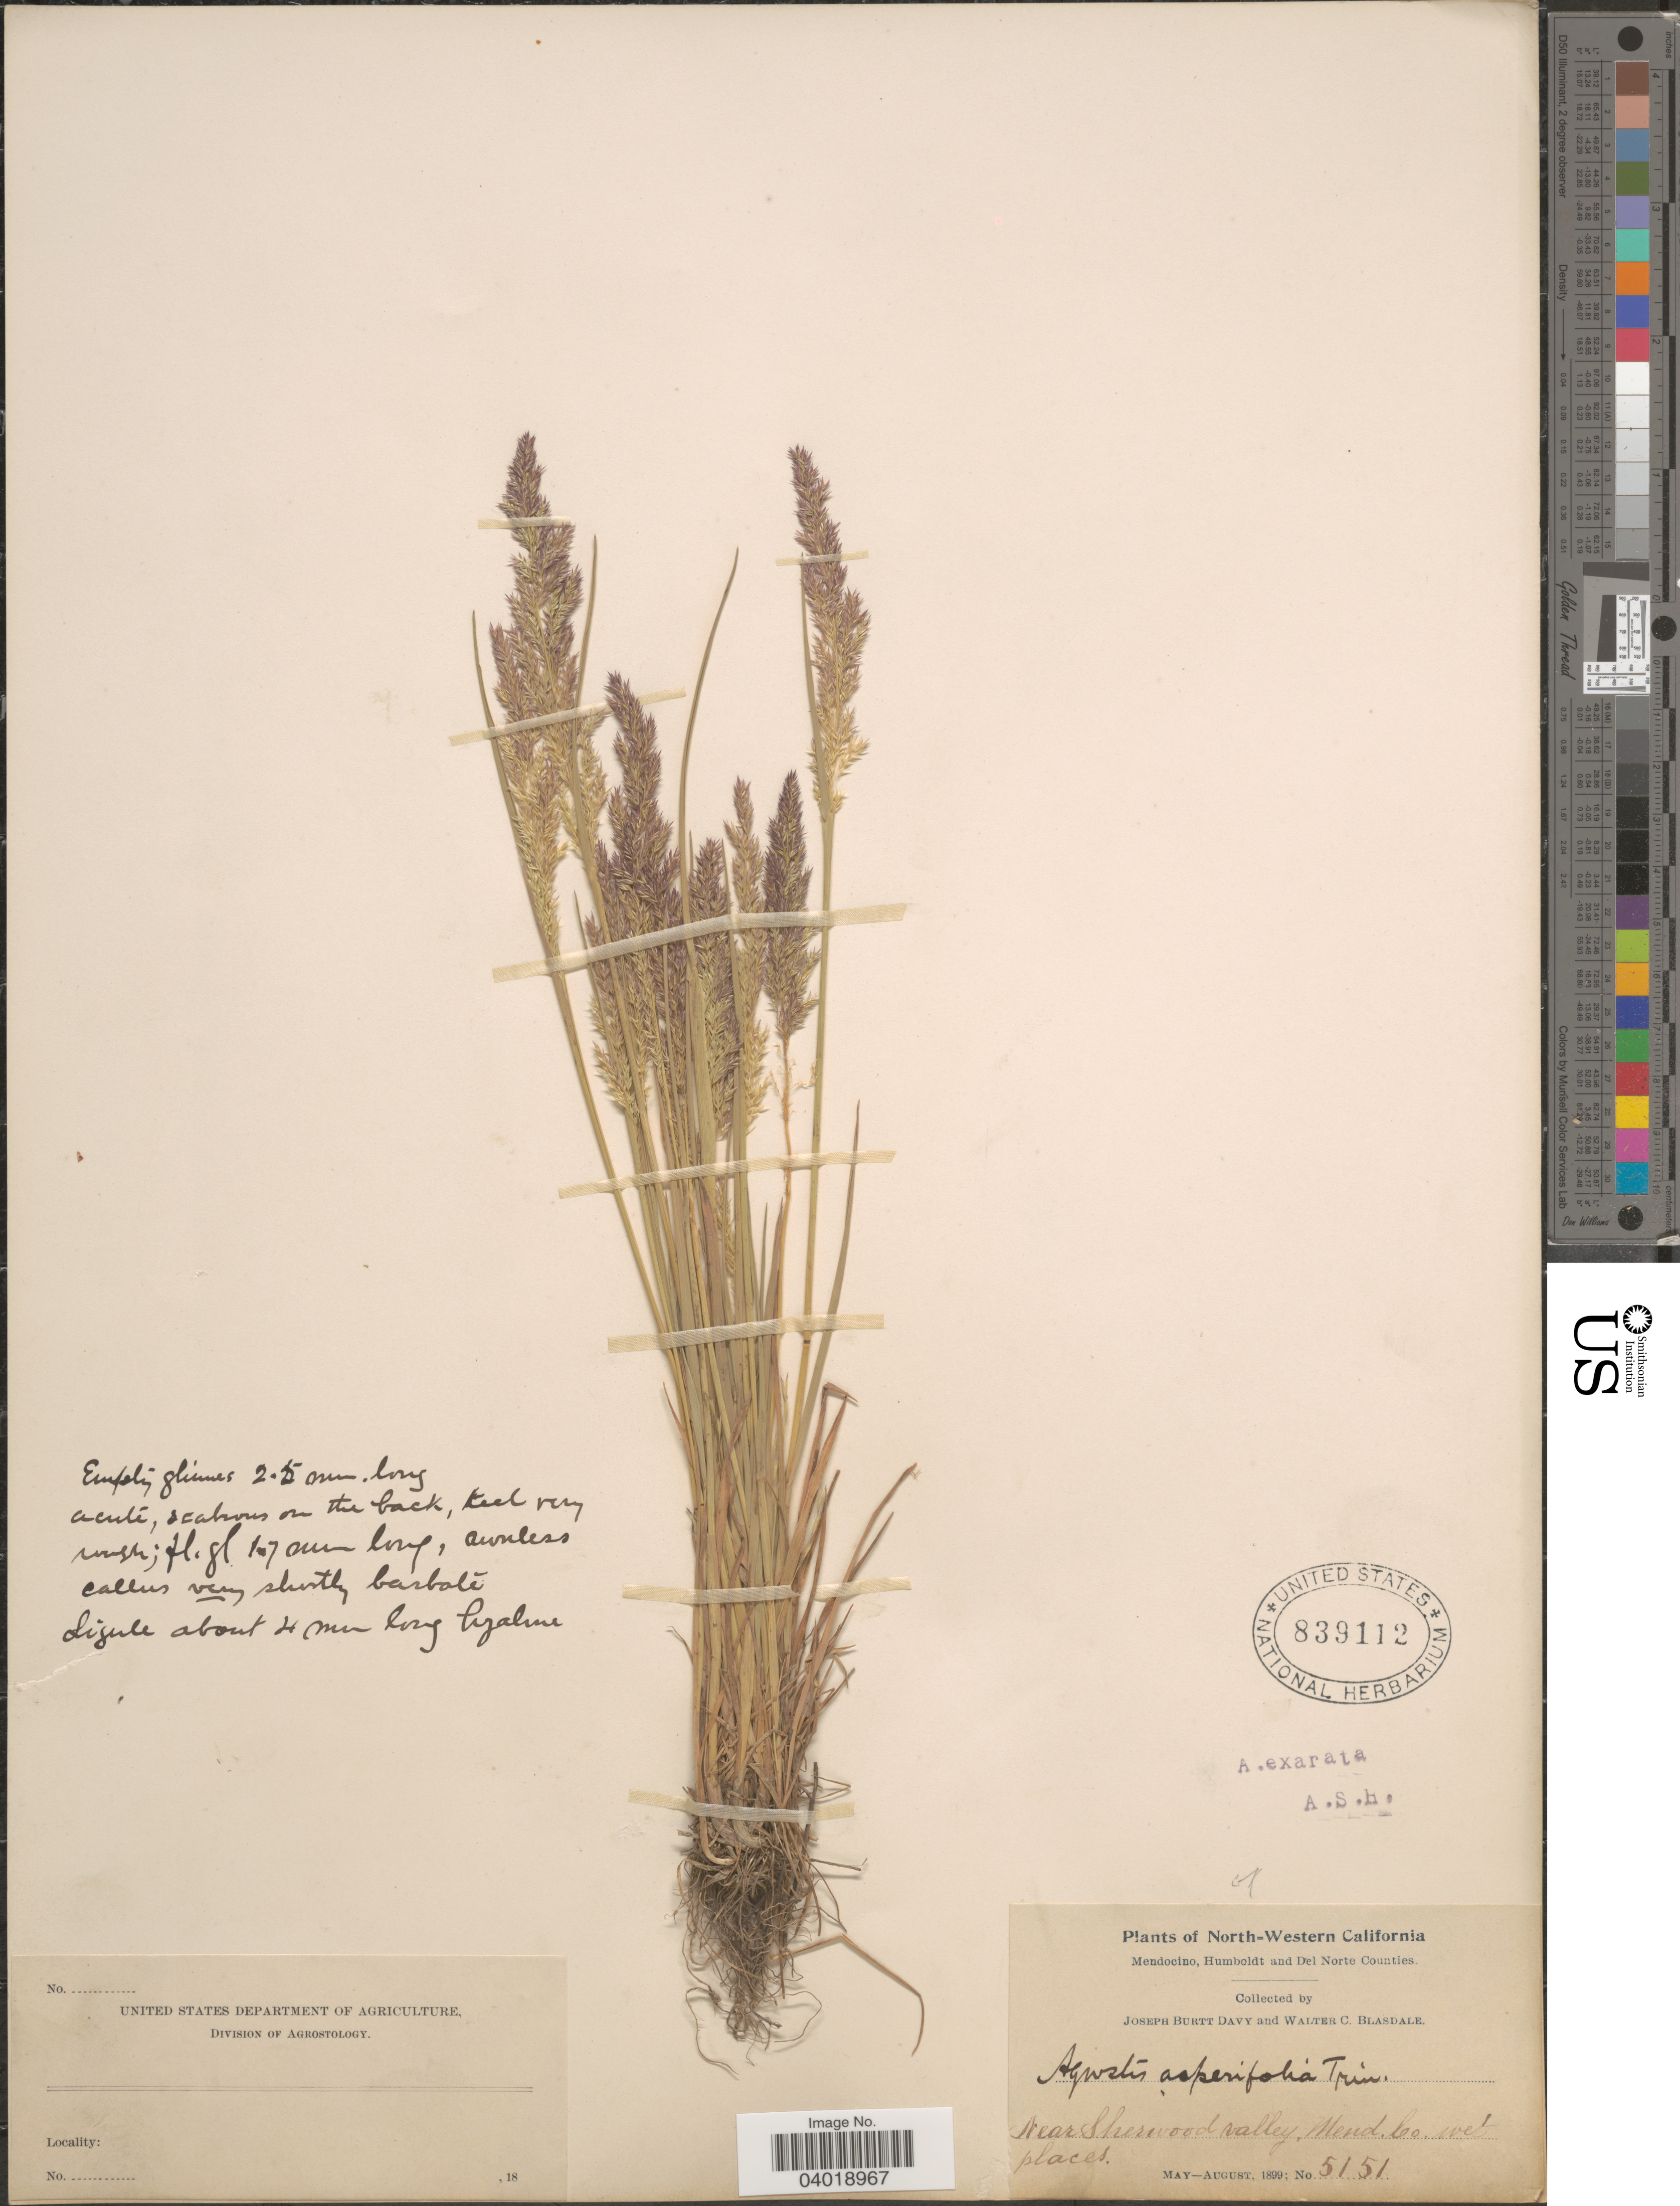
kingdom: Plantae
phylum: Tracheophyta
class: Liliopsida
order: Poales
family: Poaceae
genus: Agrostis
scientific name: Agrostis exarata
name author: Trin.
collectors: J. Burtt Davy & W. Blasdale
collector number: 5151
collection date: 1899-05/1899-08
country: United States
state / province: California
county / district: Mendocino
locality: North-Western California. Near Sherwood valley, Mendocino Co.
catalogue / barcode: US 839112